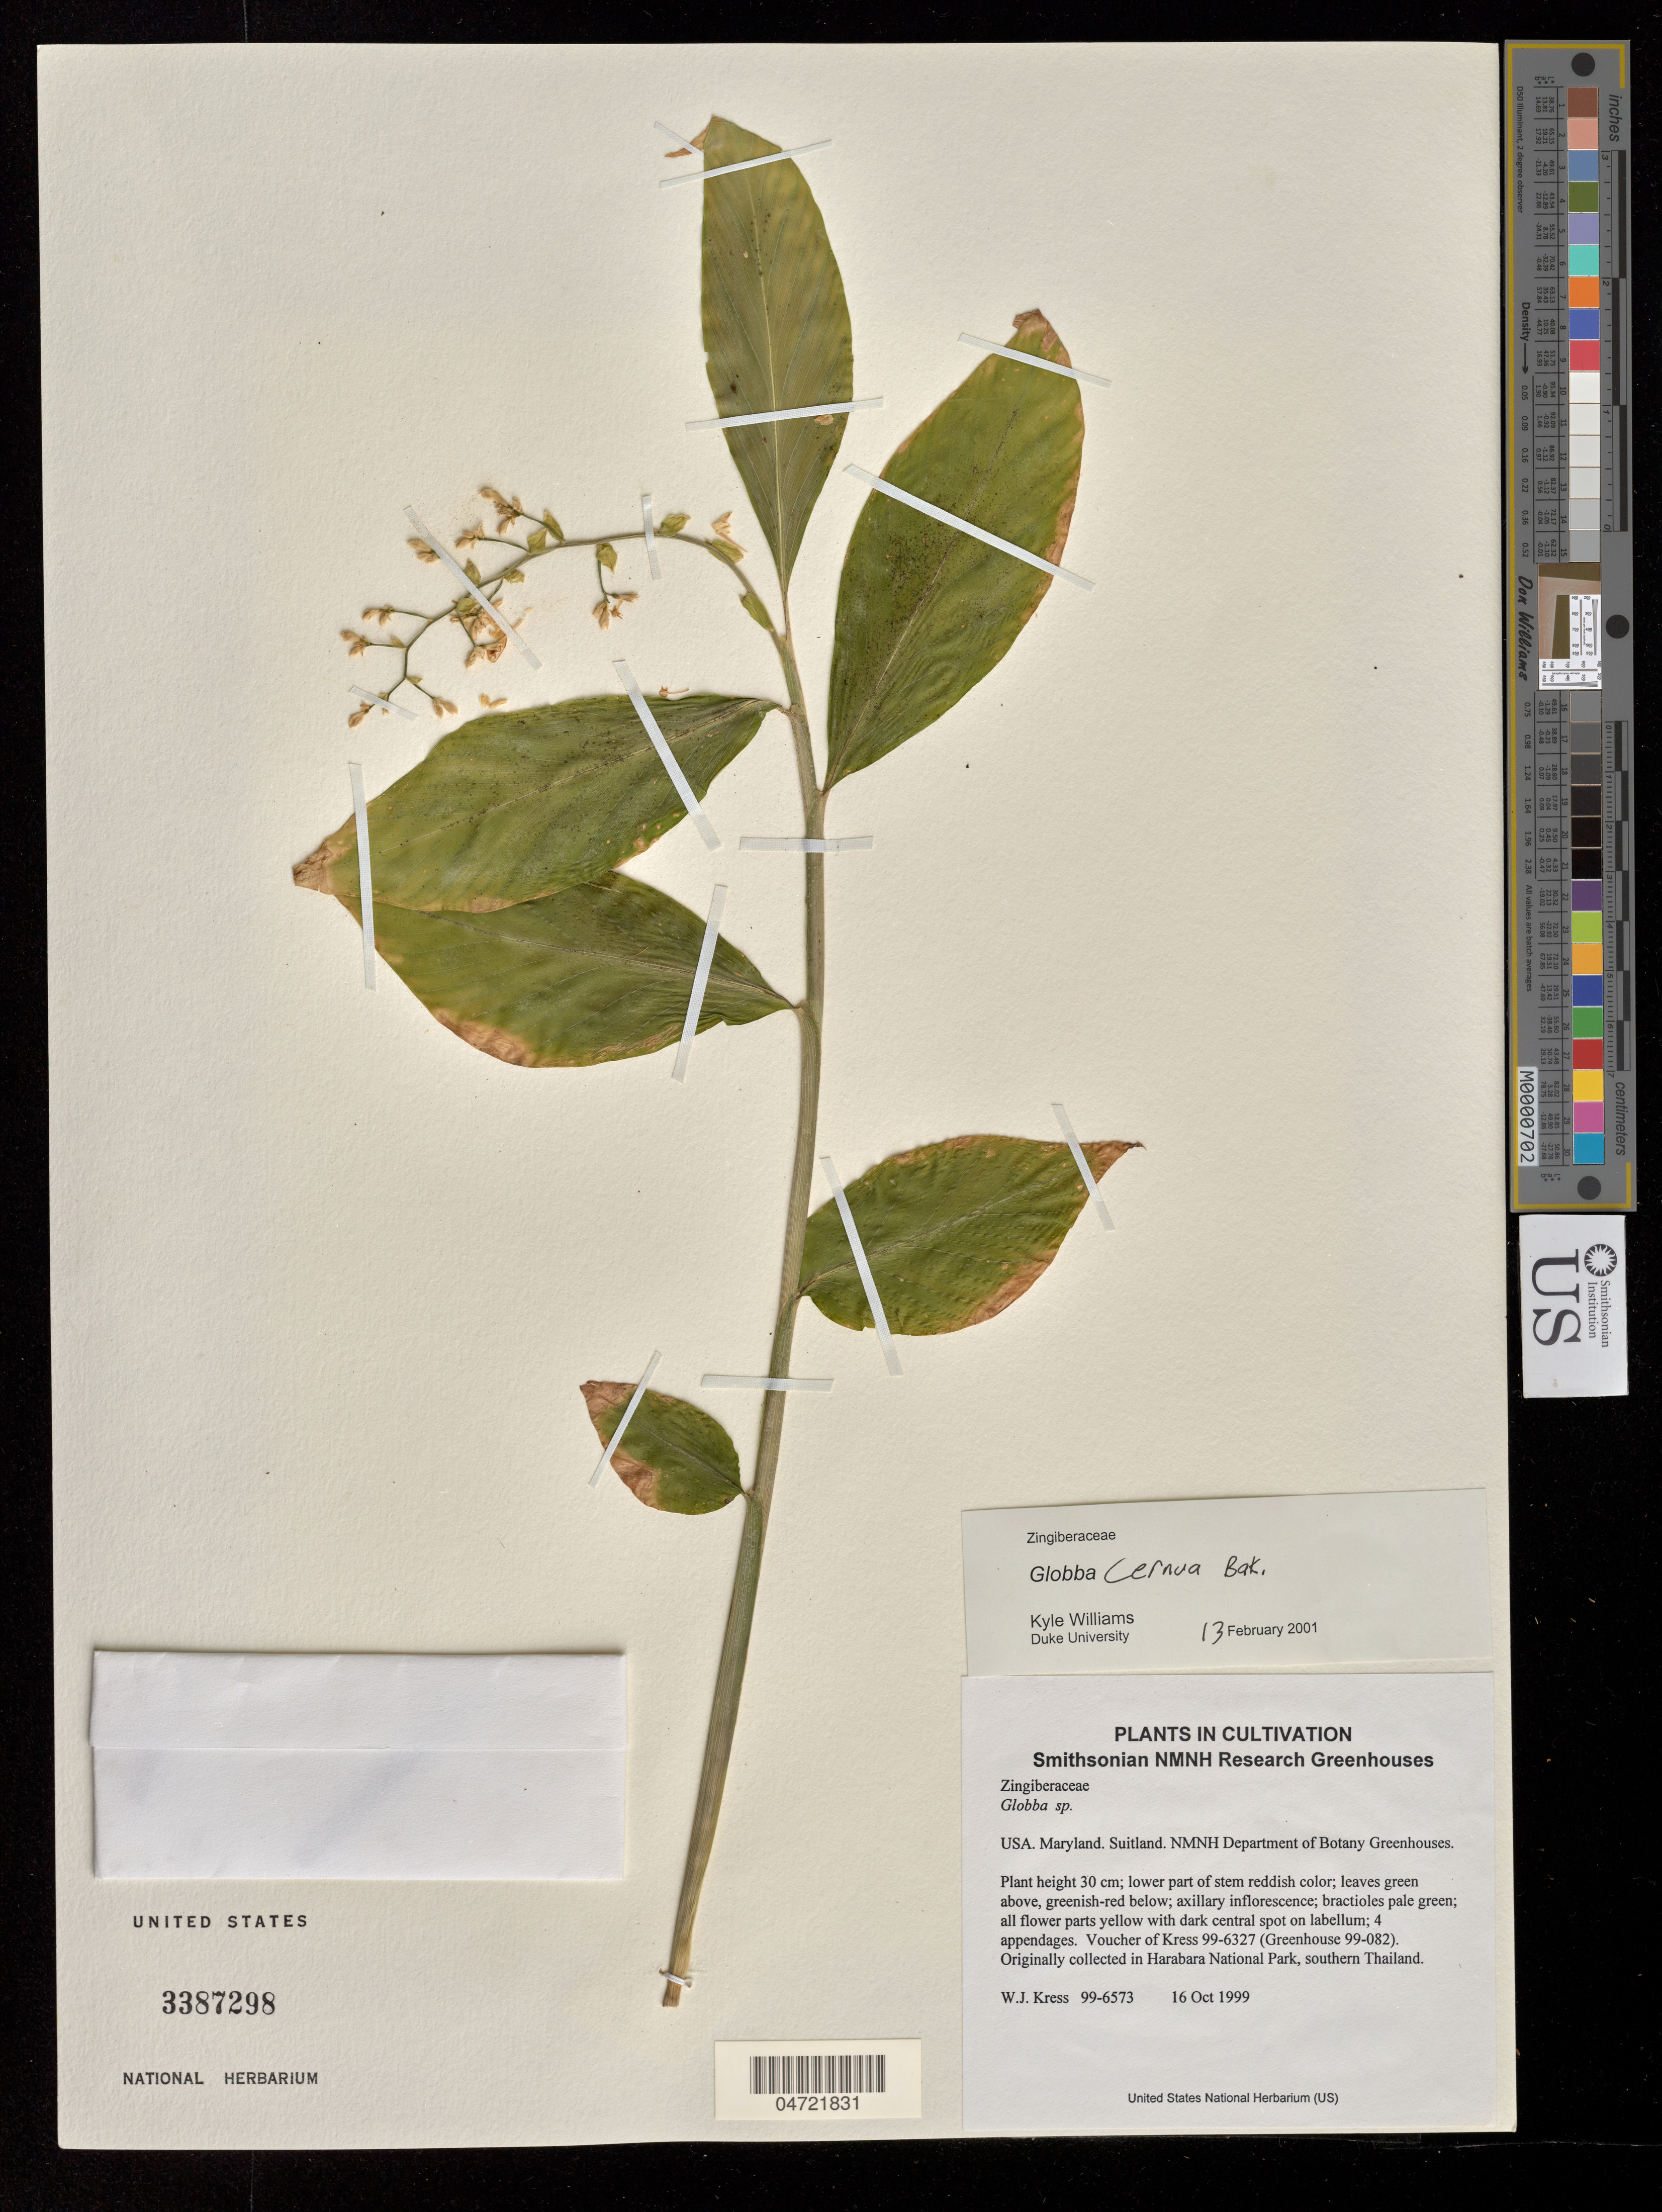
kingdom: Plantae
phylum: Tracheophyta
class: Liliopsida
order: Zingiberales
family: Zingiberaceae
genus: Globba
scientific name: Globba cernua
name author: Baker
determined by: Williams, K.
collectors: W. J. Kress & M. Bordelon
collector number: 99-6573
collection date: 1999-10-16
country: United States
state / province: Maryland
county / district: Prince George's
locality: NMNH Botany Research Greenhouses. Suitland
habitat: Originally collected in Harabara National Park, Thailand. Grown in Greenhouse.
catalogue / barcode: US 3387298